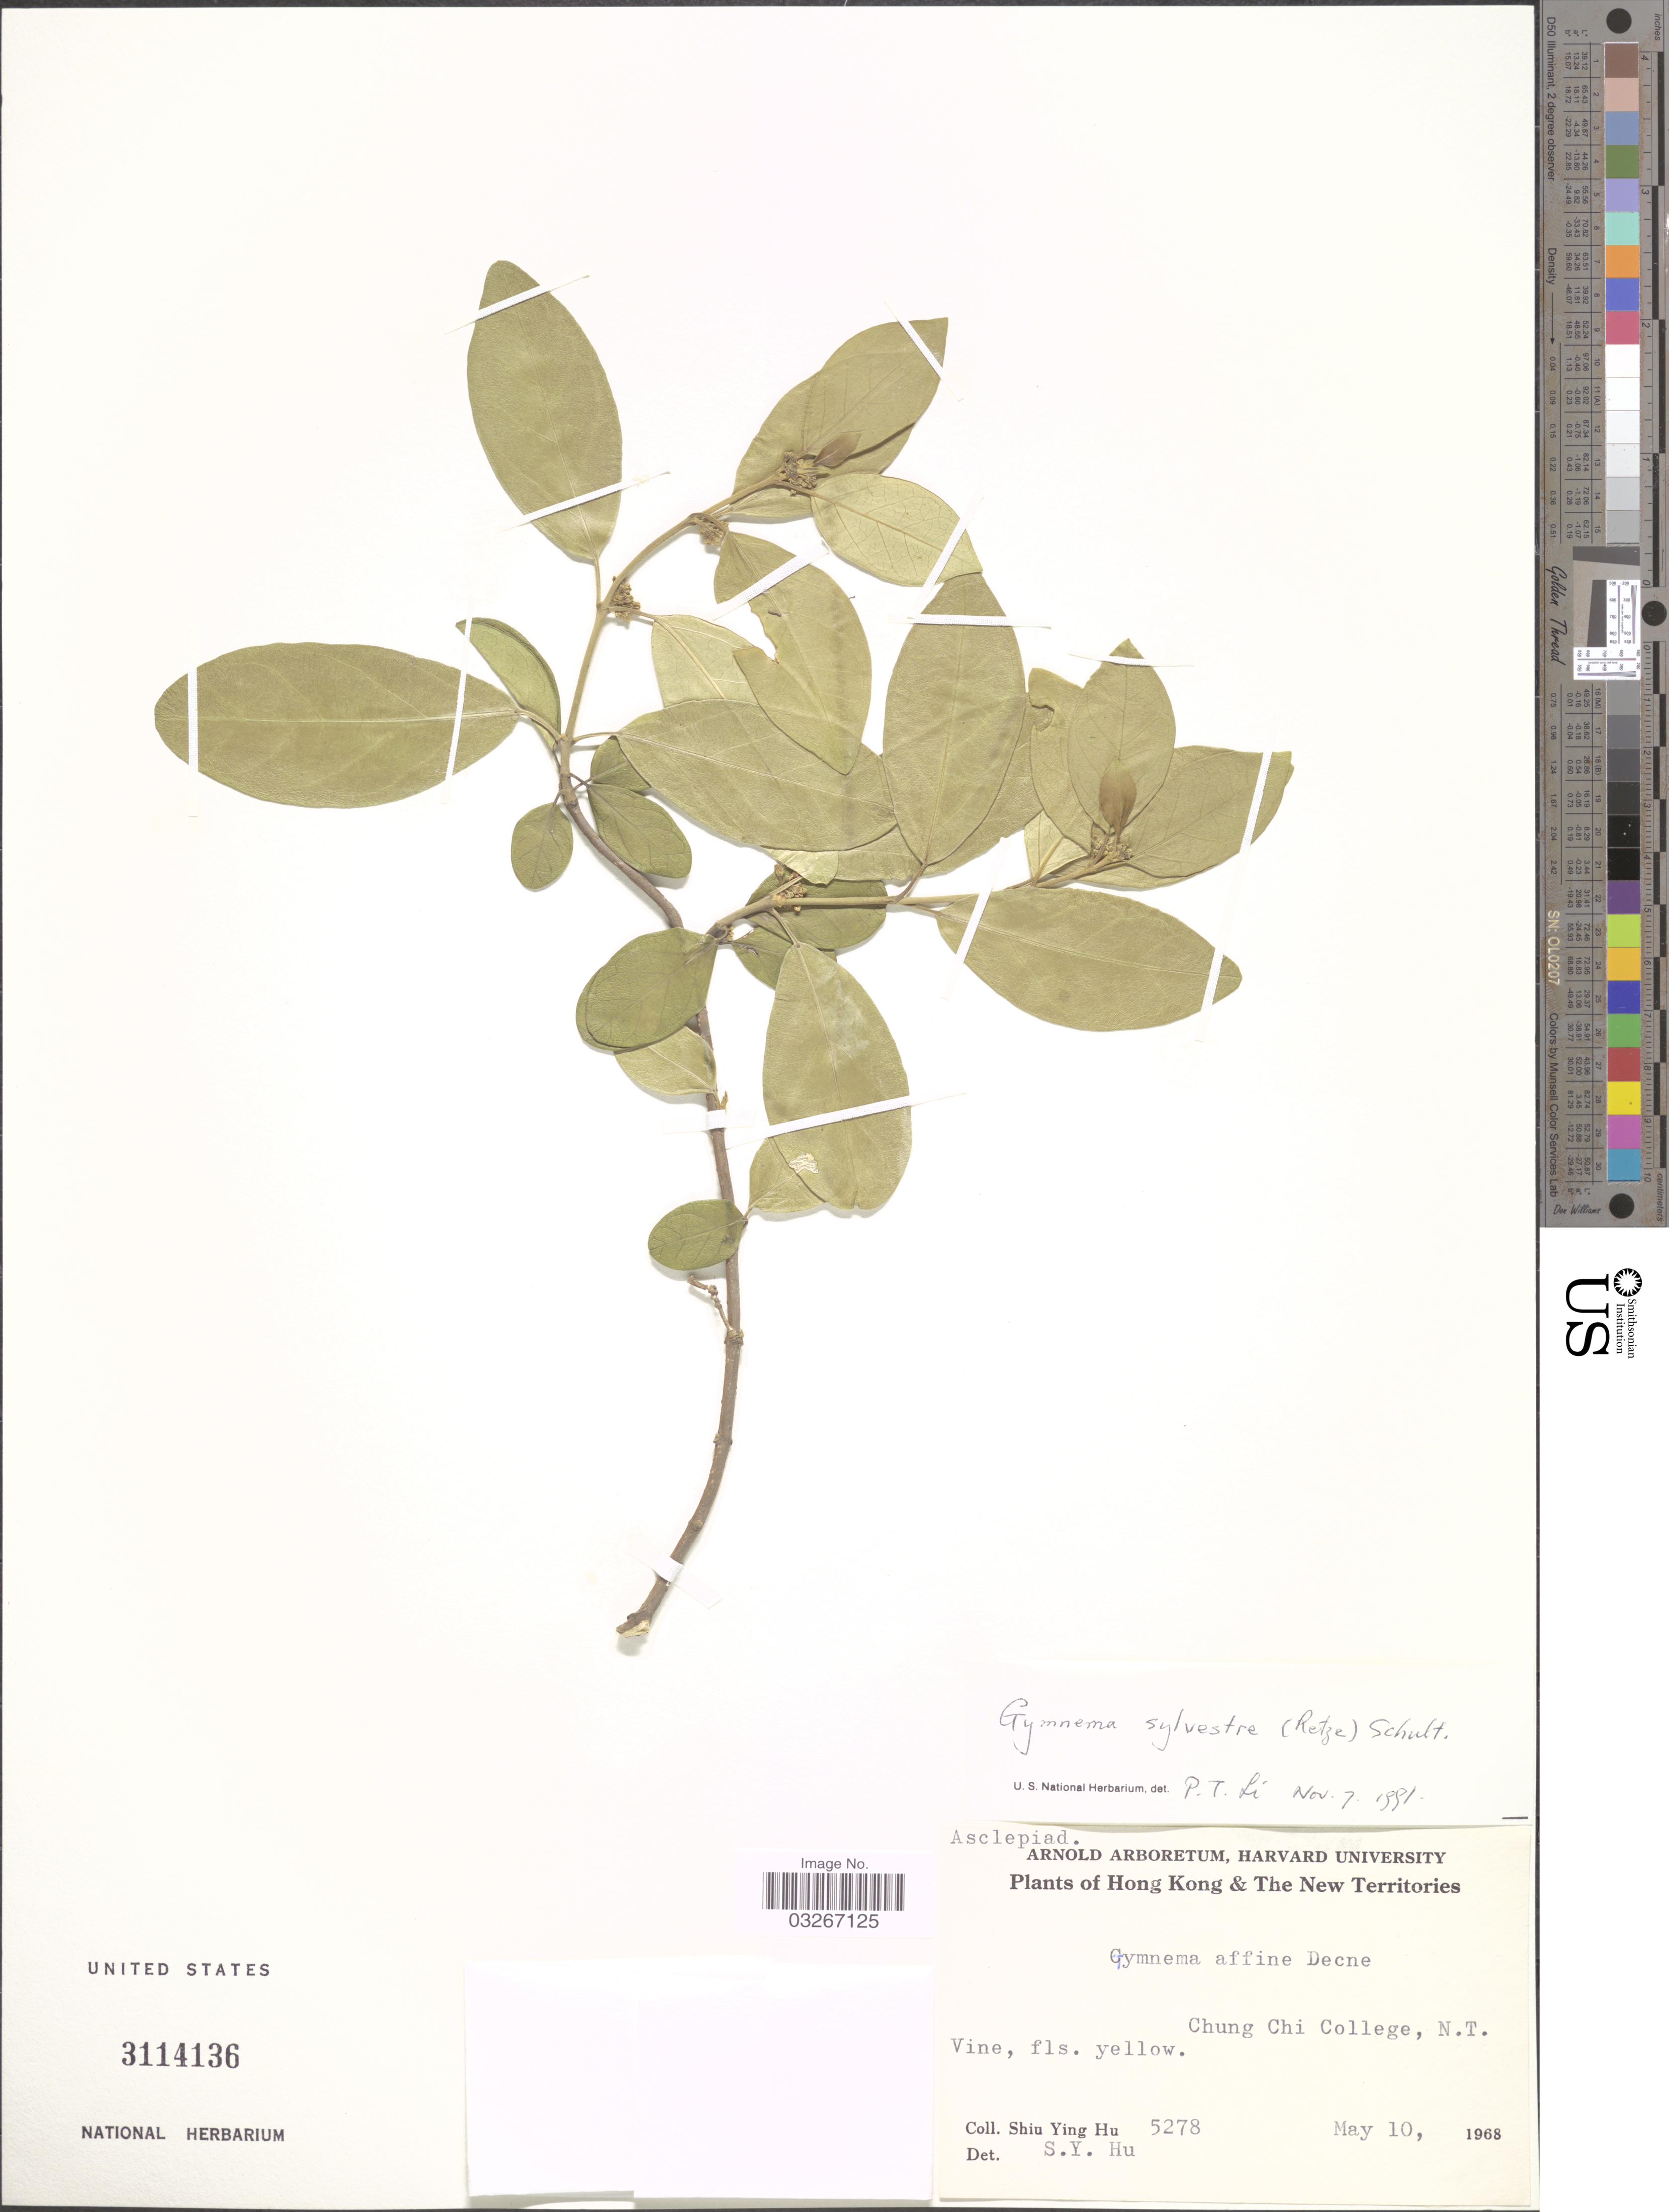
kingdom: Plantae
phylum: Tracheophyta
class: Magnoliopsida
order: Gentianales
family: Apocynaceae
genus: Gymnema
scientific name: Gymnema sylvestre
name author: (Retz.) R. Br. ex Schult. in Roem. & Schult.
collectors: S. Y. Hu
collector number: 5278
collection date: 1968-05-10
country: China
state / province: Hong Kong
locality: The New Territories. Chung Chi College, N. T.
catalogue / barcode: US 3114136